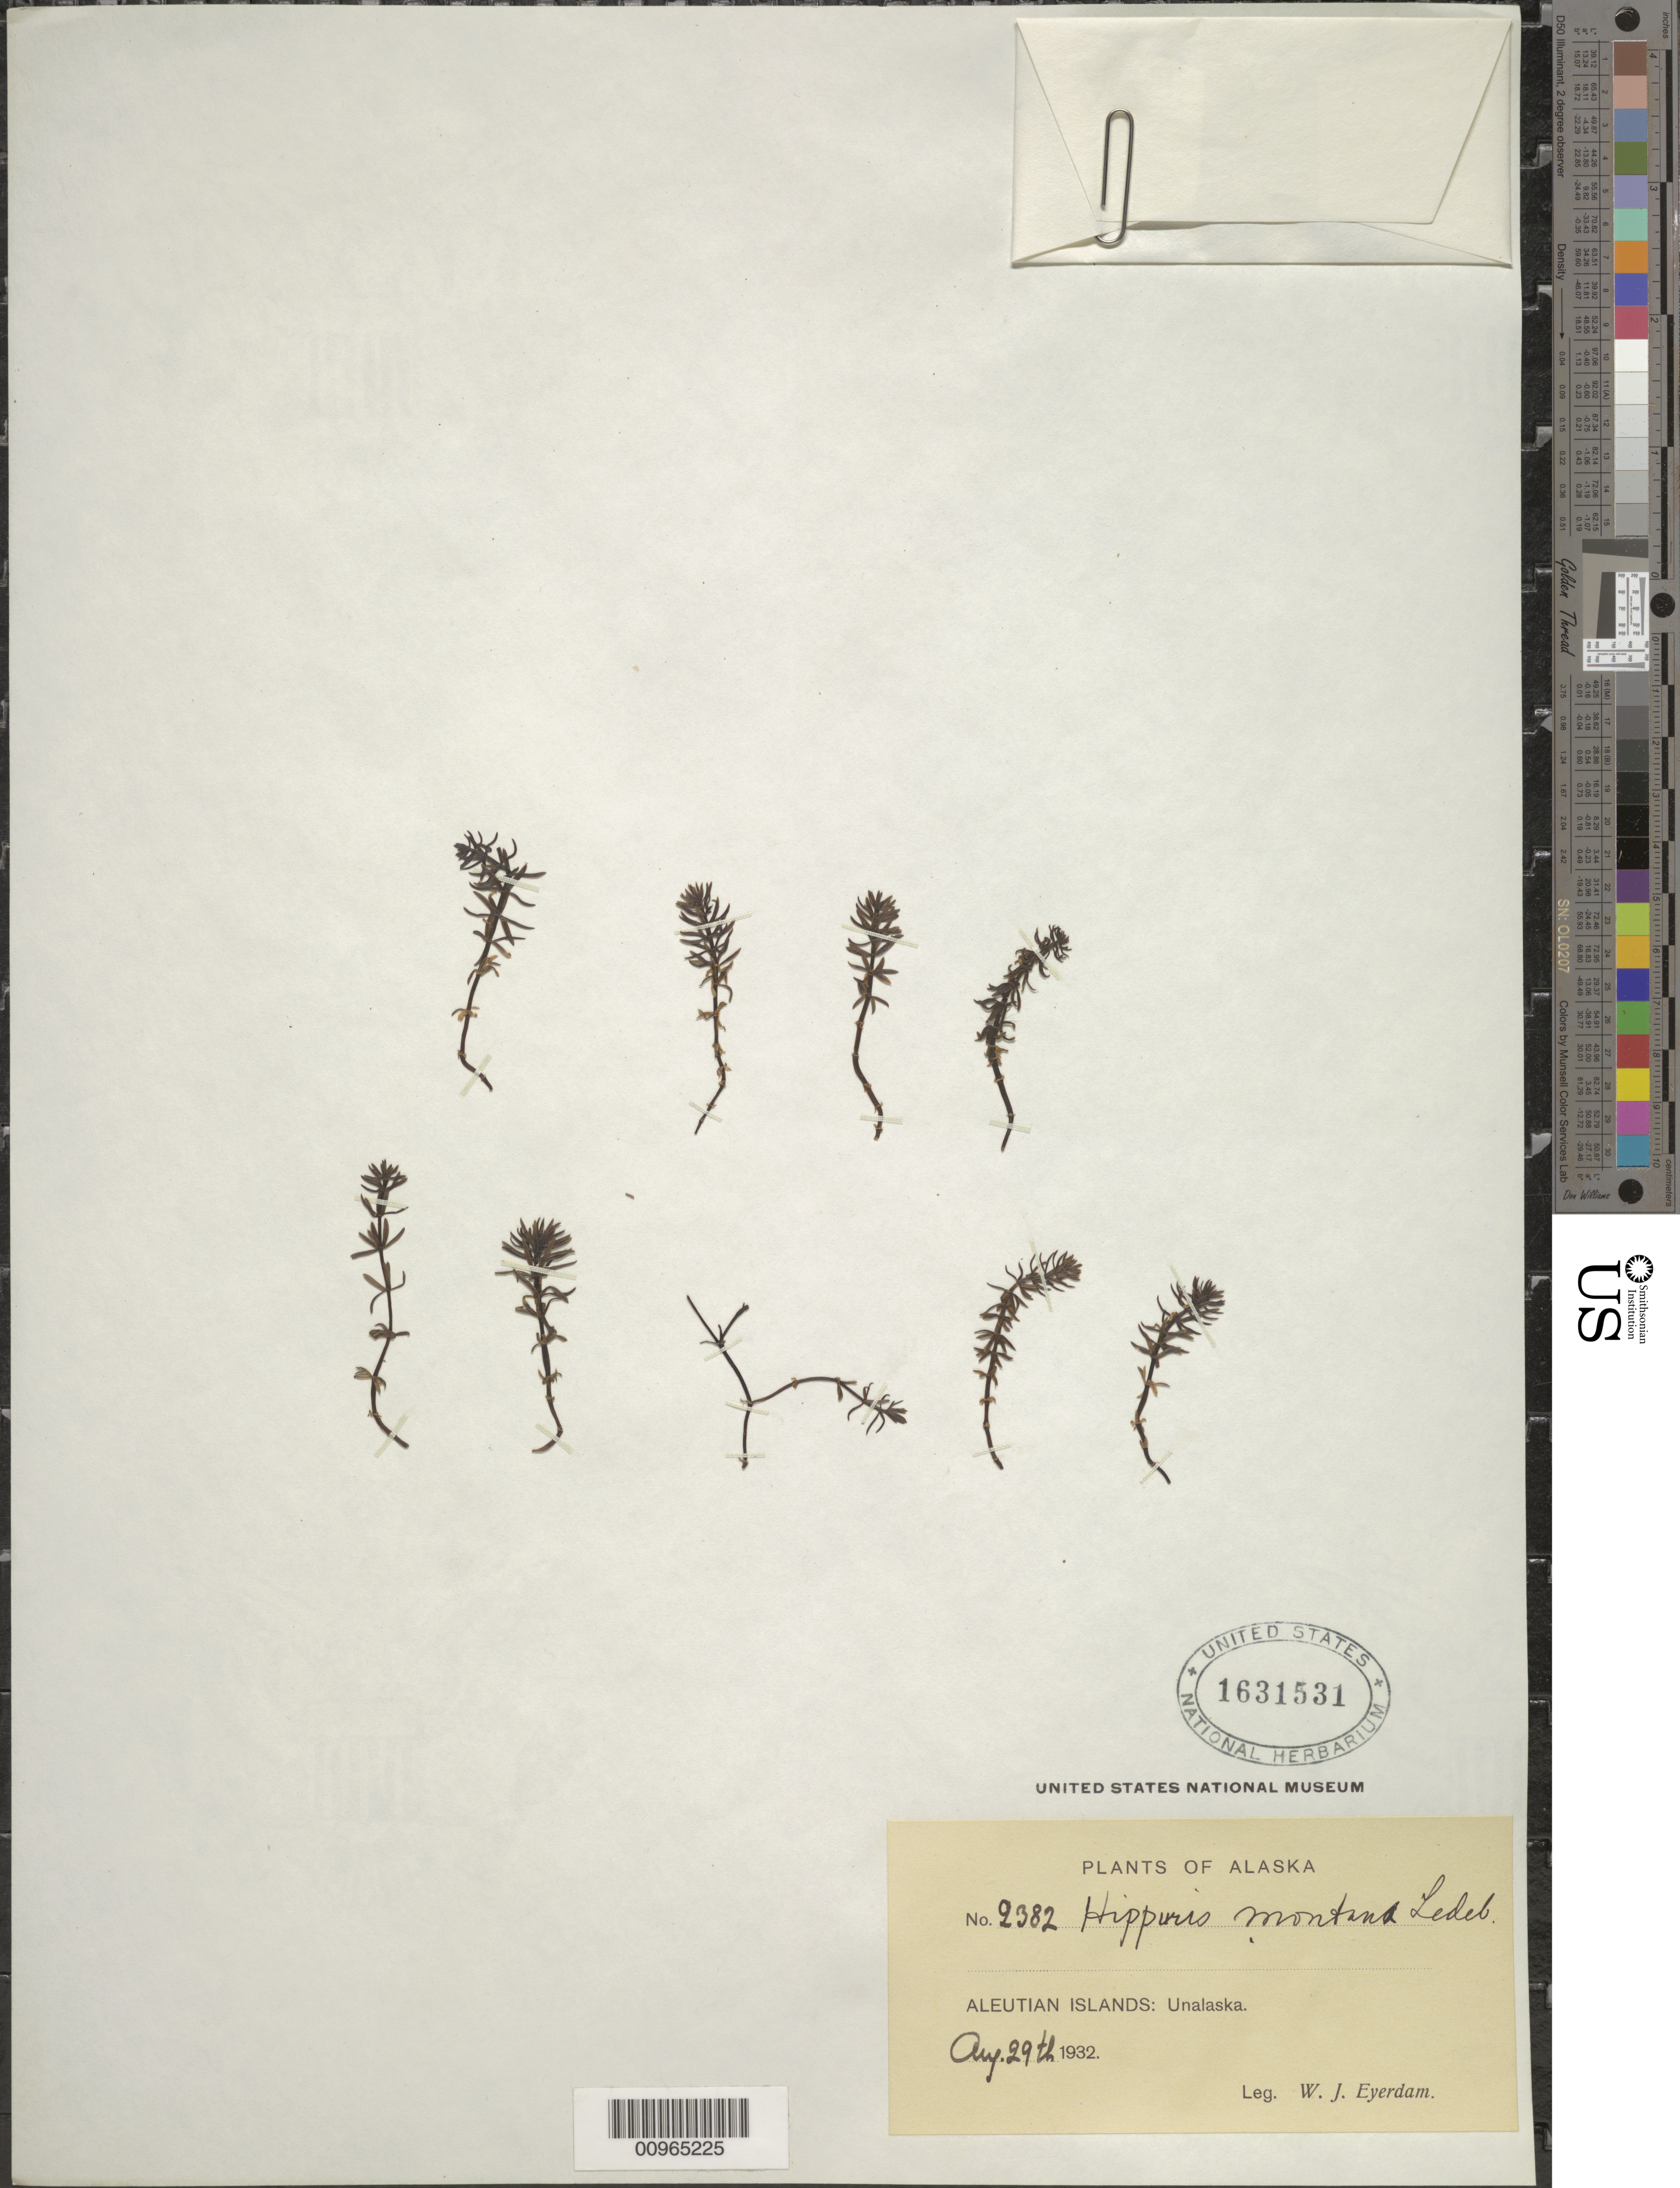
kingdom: Plantae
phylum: Tracheophyta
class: Magnoliopsida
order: Lamiales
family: Plantaginaceae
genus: Hippuris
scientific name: Hippuris montana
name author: Ledeb. ex Rchb.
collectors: W. J. Eyerdam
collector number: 2382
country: United States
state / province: Alaska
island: Unalaska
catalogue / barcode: US 1631531